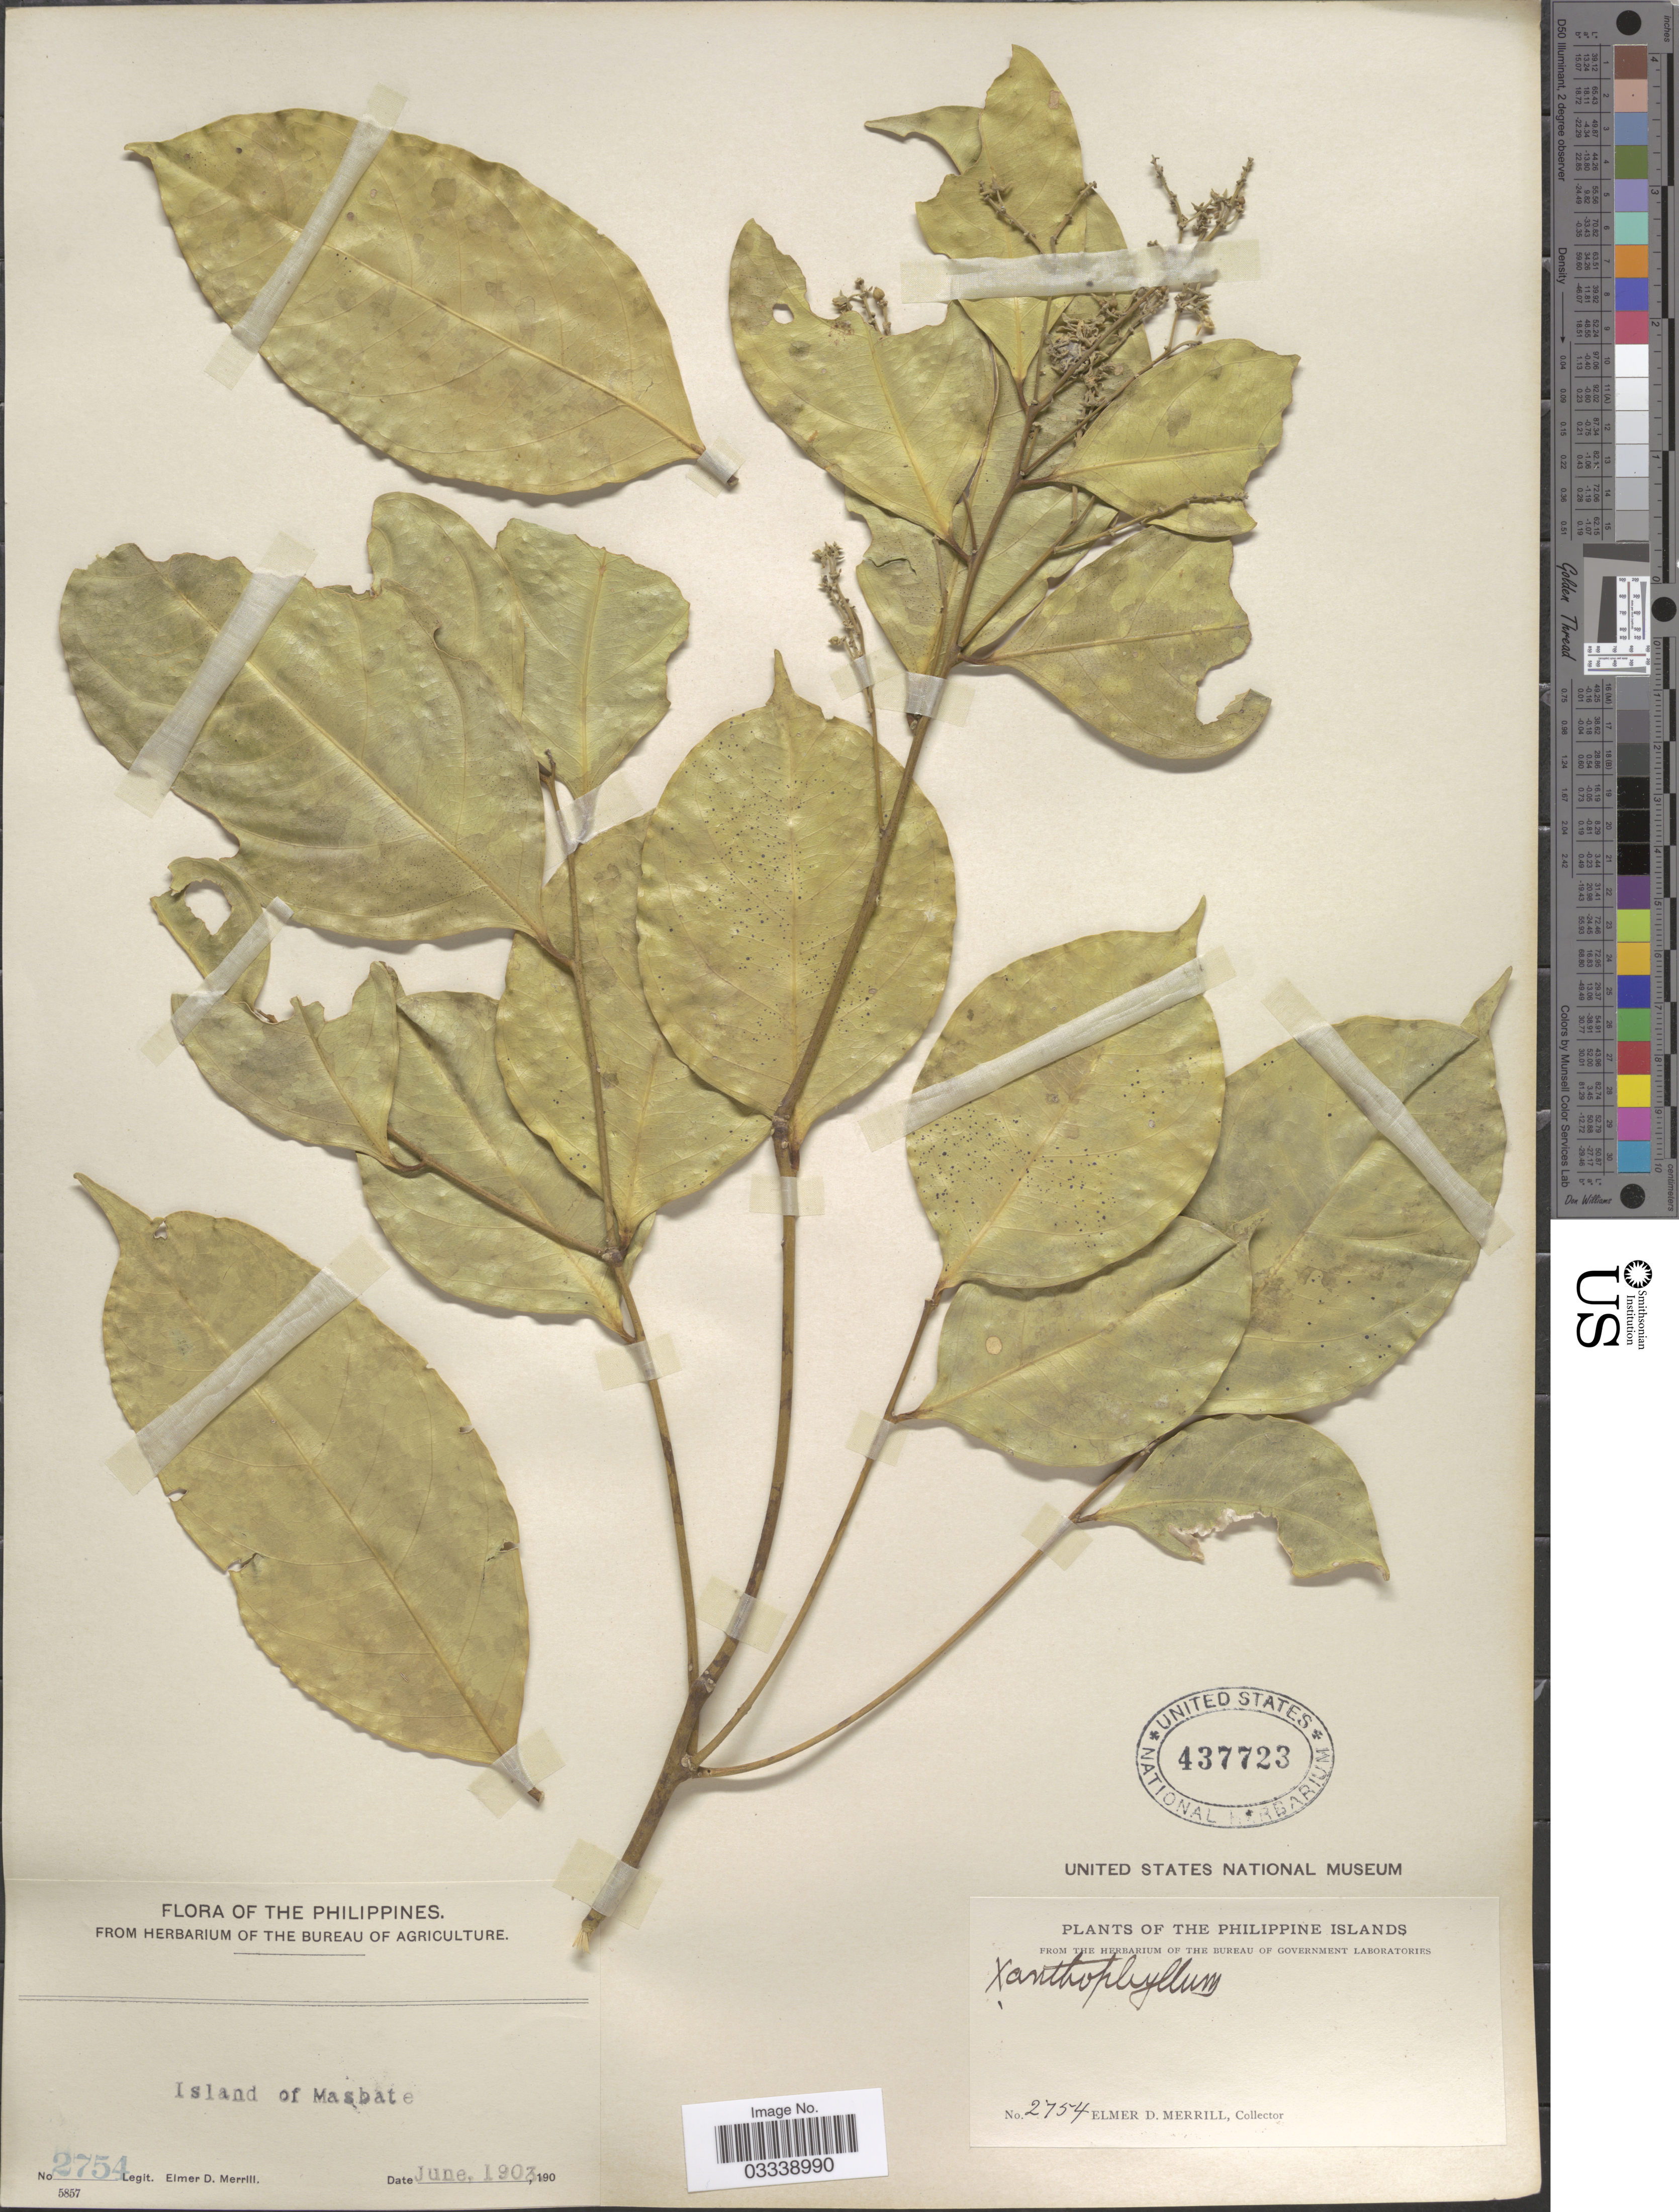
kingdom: Plantae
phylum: Tracheophyta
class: Magnoliopsida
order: Fabales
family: Polygalaceae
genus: Xanthophyllum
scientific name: Xanthophyllum sp.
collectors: E. D. Merrill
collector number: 2754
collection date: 1903-06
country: Philippines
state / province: Bicol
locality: The Philippine Islands. Island of Masbate.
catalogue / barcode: US 437723